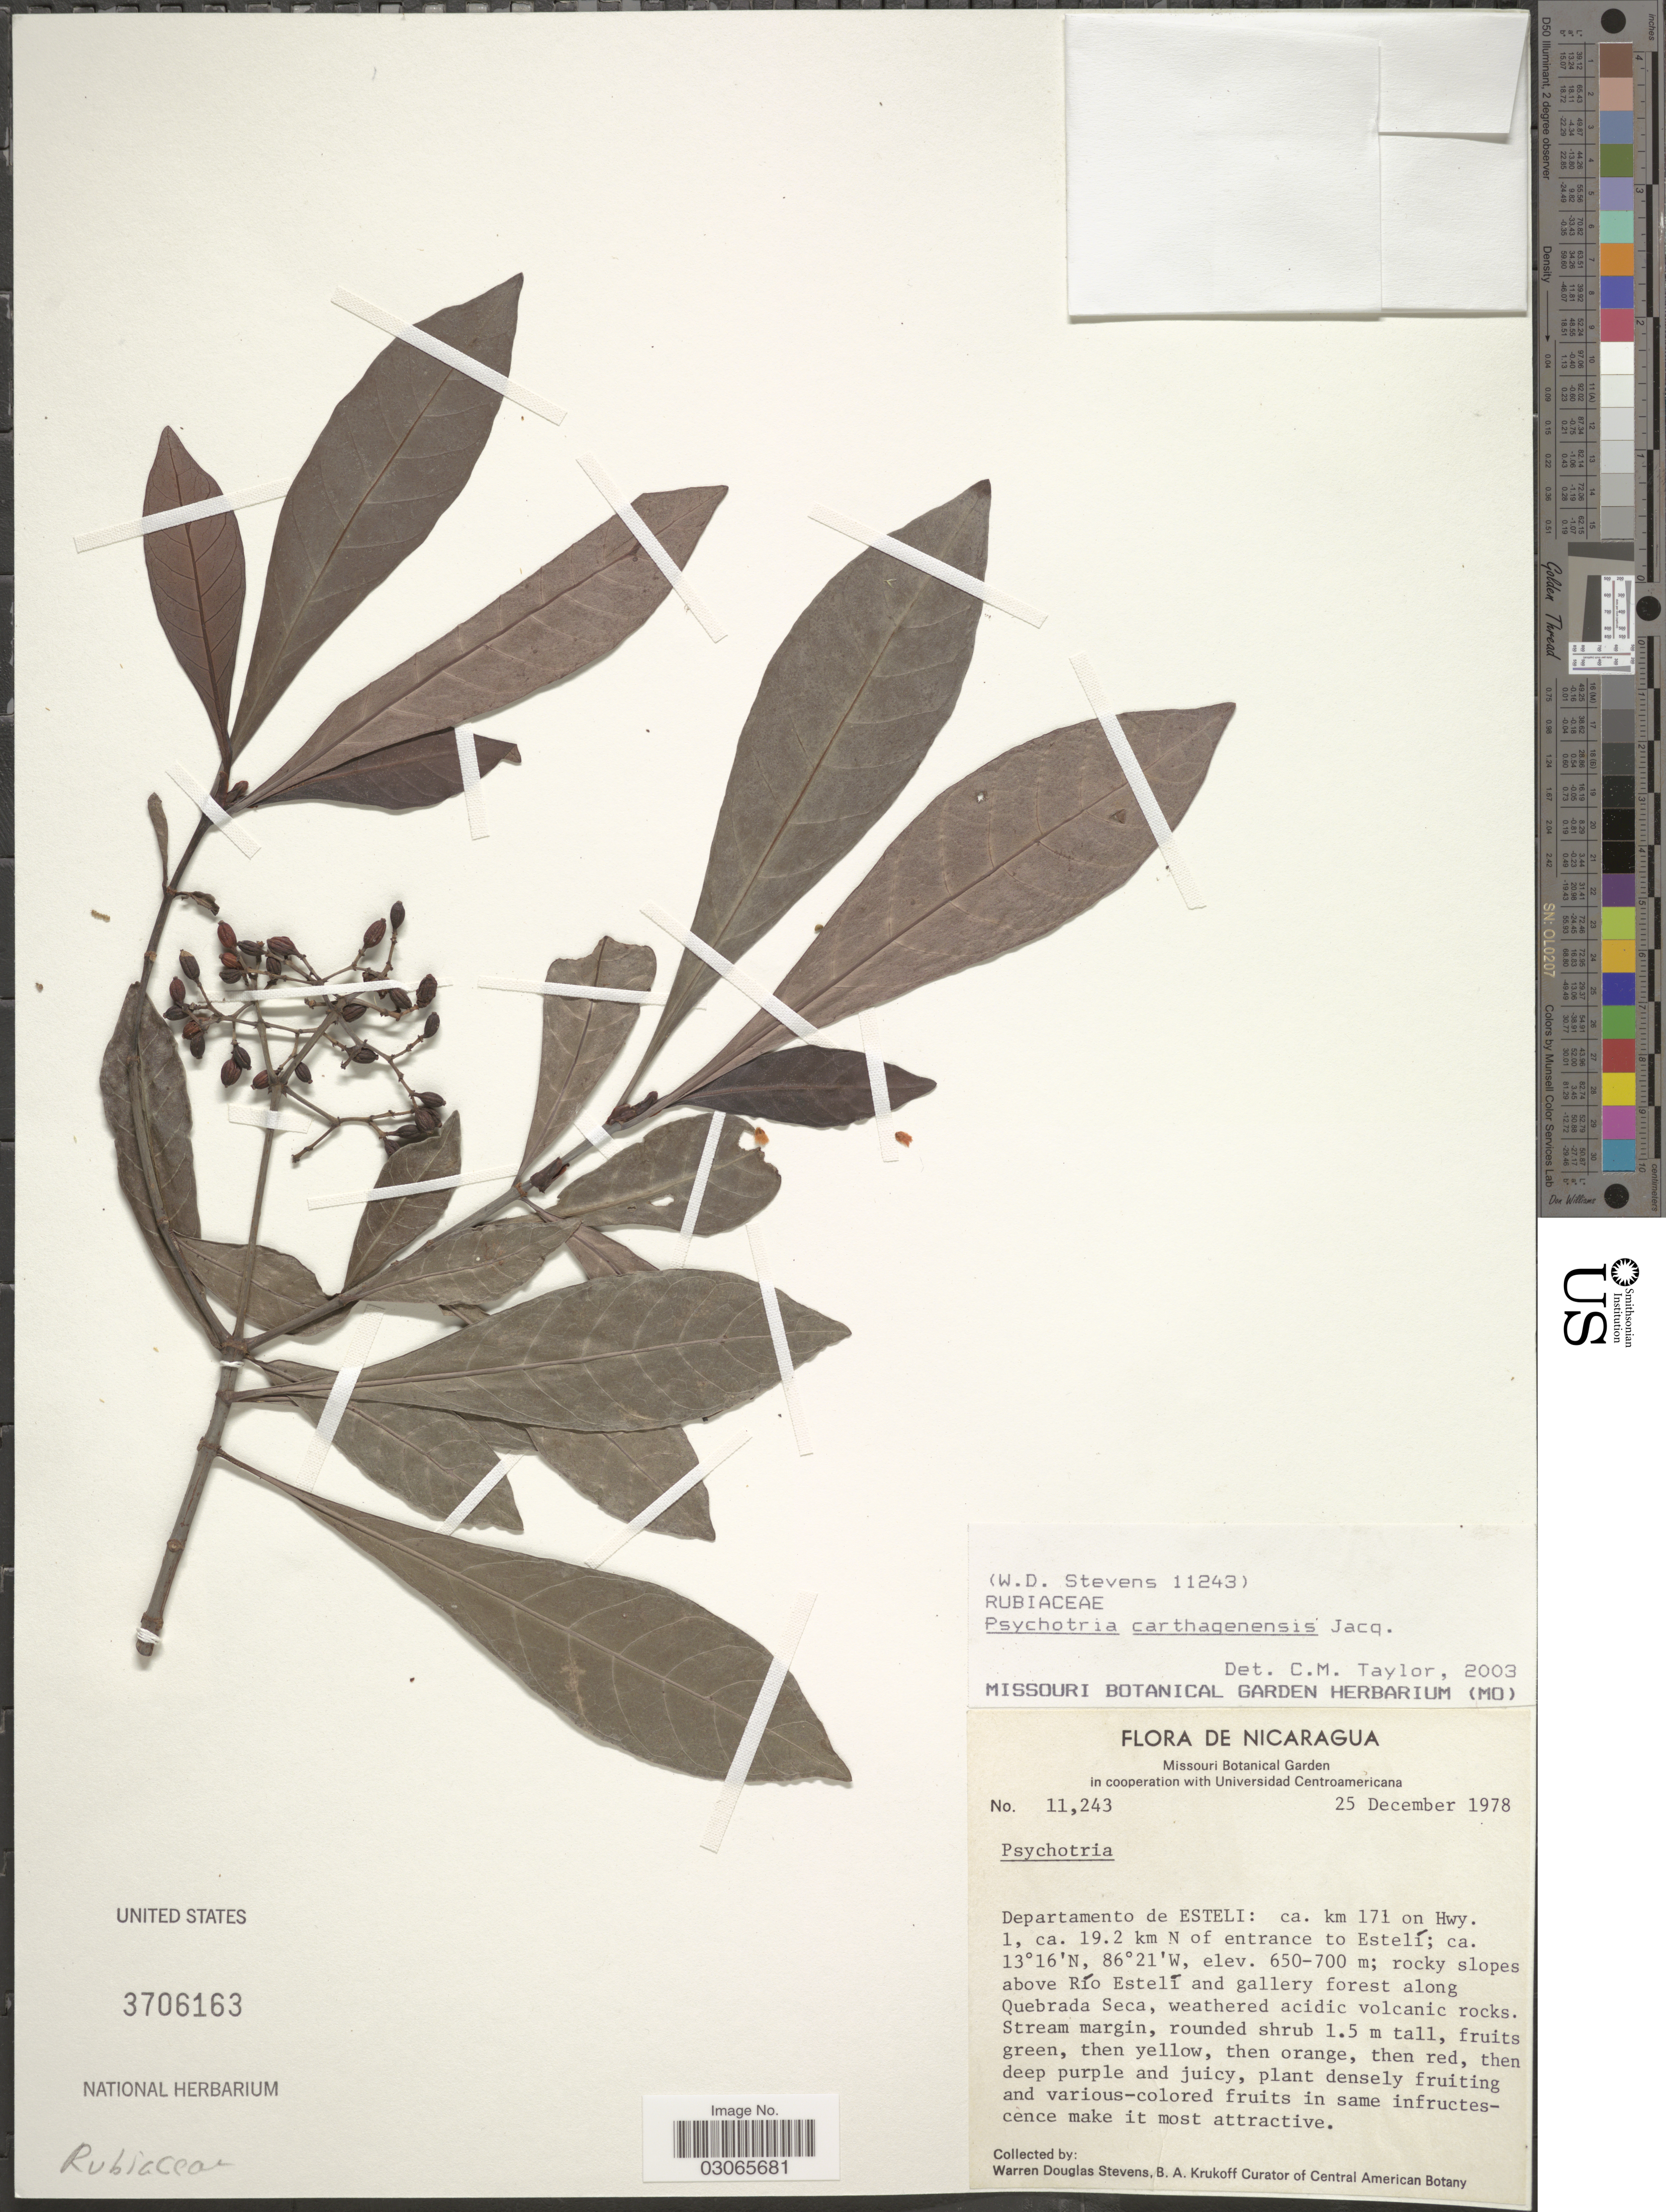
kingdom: Plantae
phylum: Tracheophyta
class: Magnoliopsida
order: Gentianales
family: Rubiaceae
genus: Psychotria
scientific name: Psychotria carthagenensis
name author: Jacq.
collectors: W. D. Stevens & B. A. Krukoff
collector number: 11243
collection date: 1978-12-25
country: Nicaragua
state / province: Esteli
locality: Departamento de Esteli: ca. km 171 on Hwy. 1, ca. 19.2 km N of entrance to Estelí.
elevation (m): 650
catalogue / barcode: US 3706163